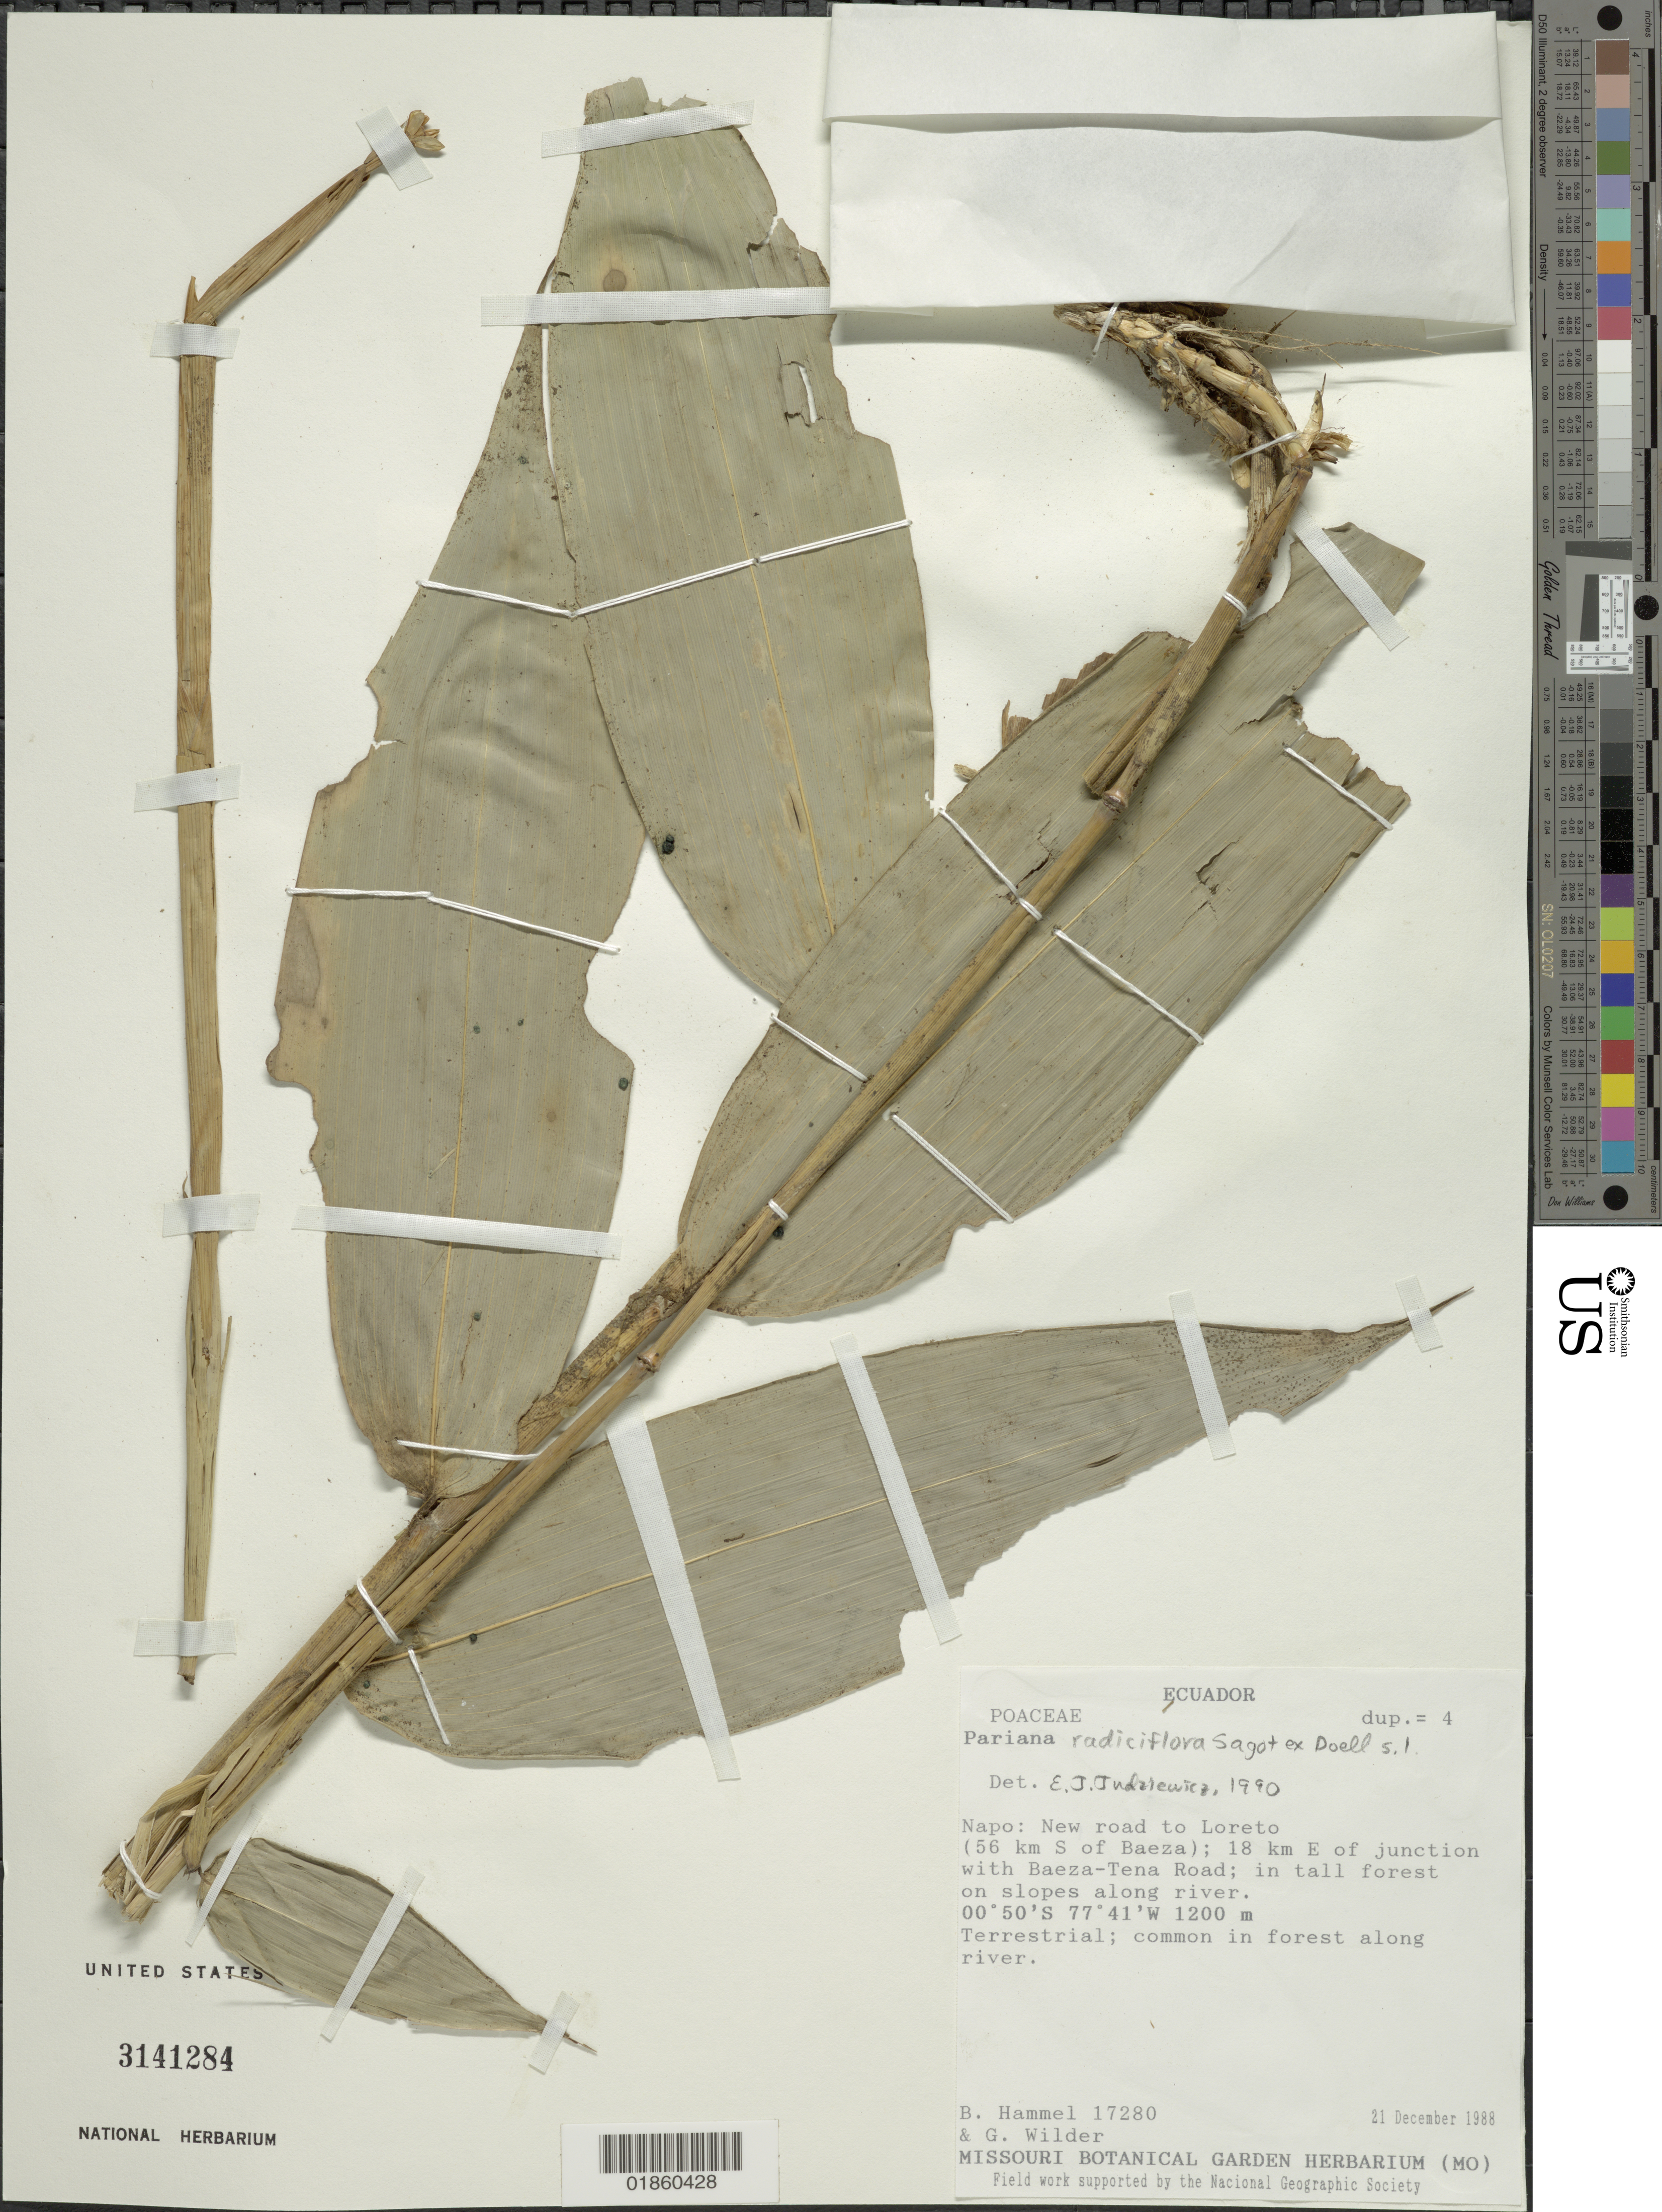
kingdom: Plantae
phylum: Tracheophyta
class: Liliopsida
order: Poales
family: Poaceae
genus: Pariana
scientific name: Pariana radiciflora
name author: Sagot ex Döll in Mart.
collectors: B. Hammel & G. Wilder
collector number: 17280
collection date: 1988-12-21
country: Ecuador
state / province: Napo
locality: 56 km S of Baeza; 18 km E of junction with Baeza-Tena Road.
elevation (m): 1200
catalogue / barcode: US 3141284